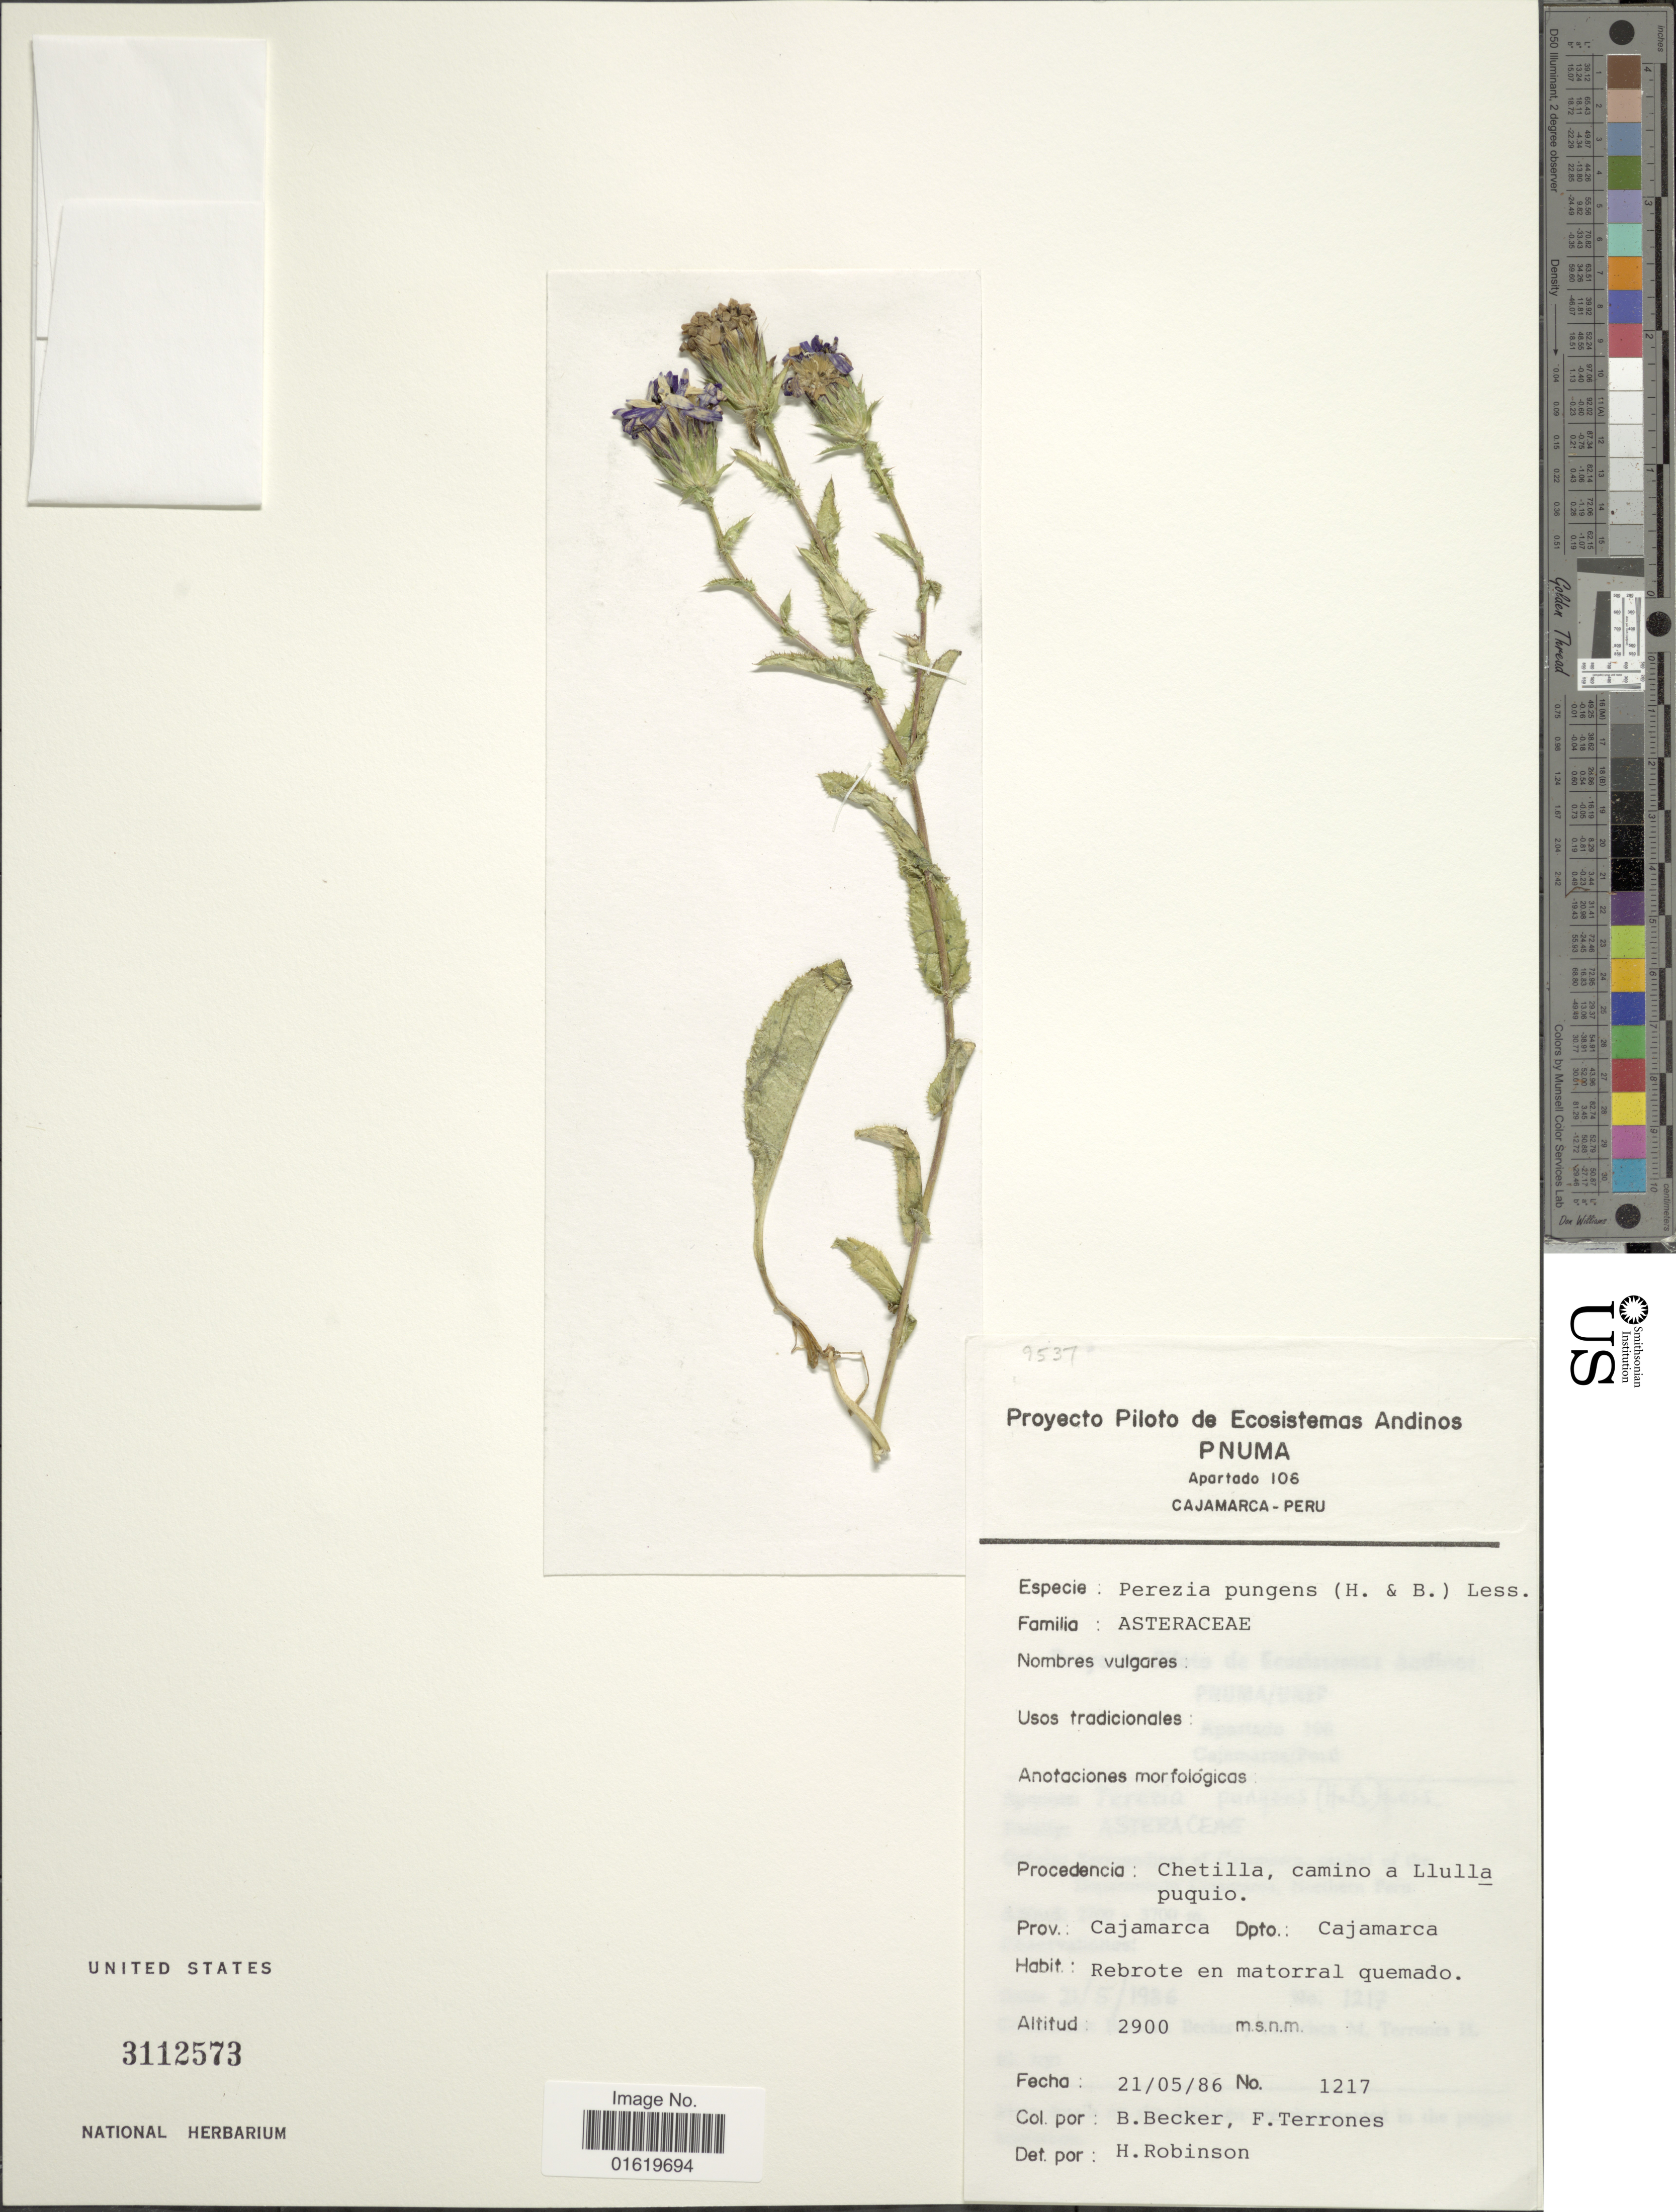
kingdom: Plantae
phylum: Tracheophyta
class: Magnoliopsida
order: Asterales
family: Asteraceae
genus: Perezia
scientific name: Perezia pungens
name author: (Humb. & Bonpl.) Less.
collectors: B. Becker & F. Terrones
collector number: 1217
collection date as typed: Transcribed d/m/y: 21/5/86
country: Peru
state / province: Cajamarca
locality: Chetilla, camino a Llullapuquio. Prov.: Cajamarca. Dpto.: Cajamarco.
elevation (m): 2900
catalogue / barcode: US 3112573